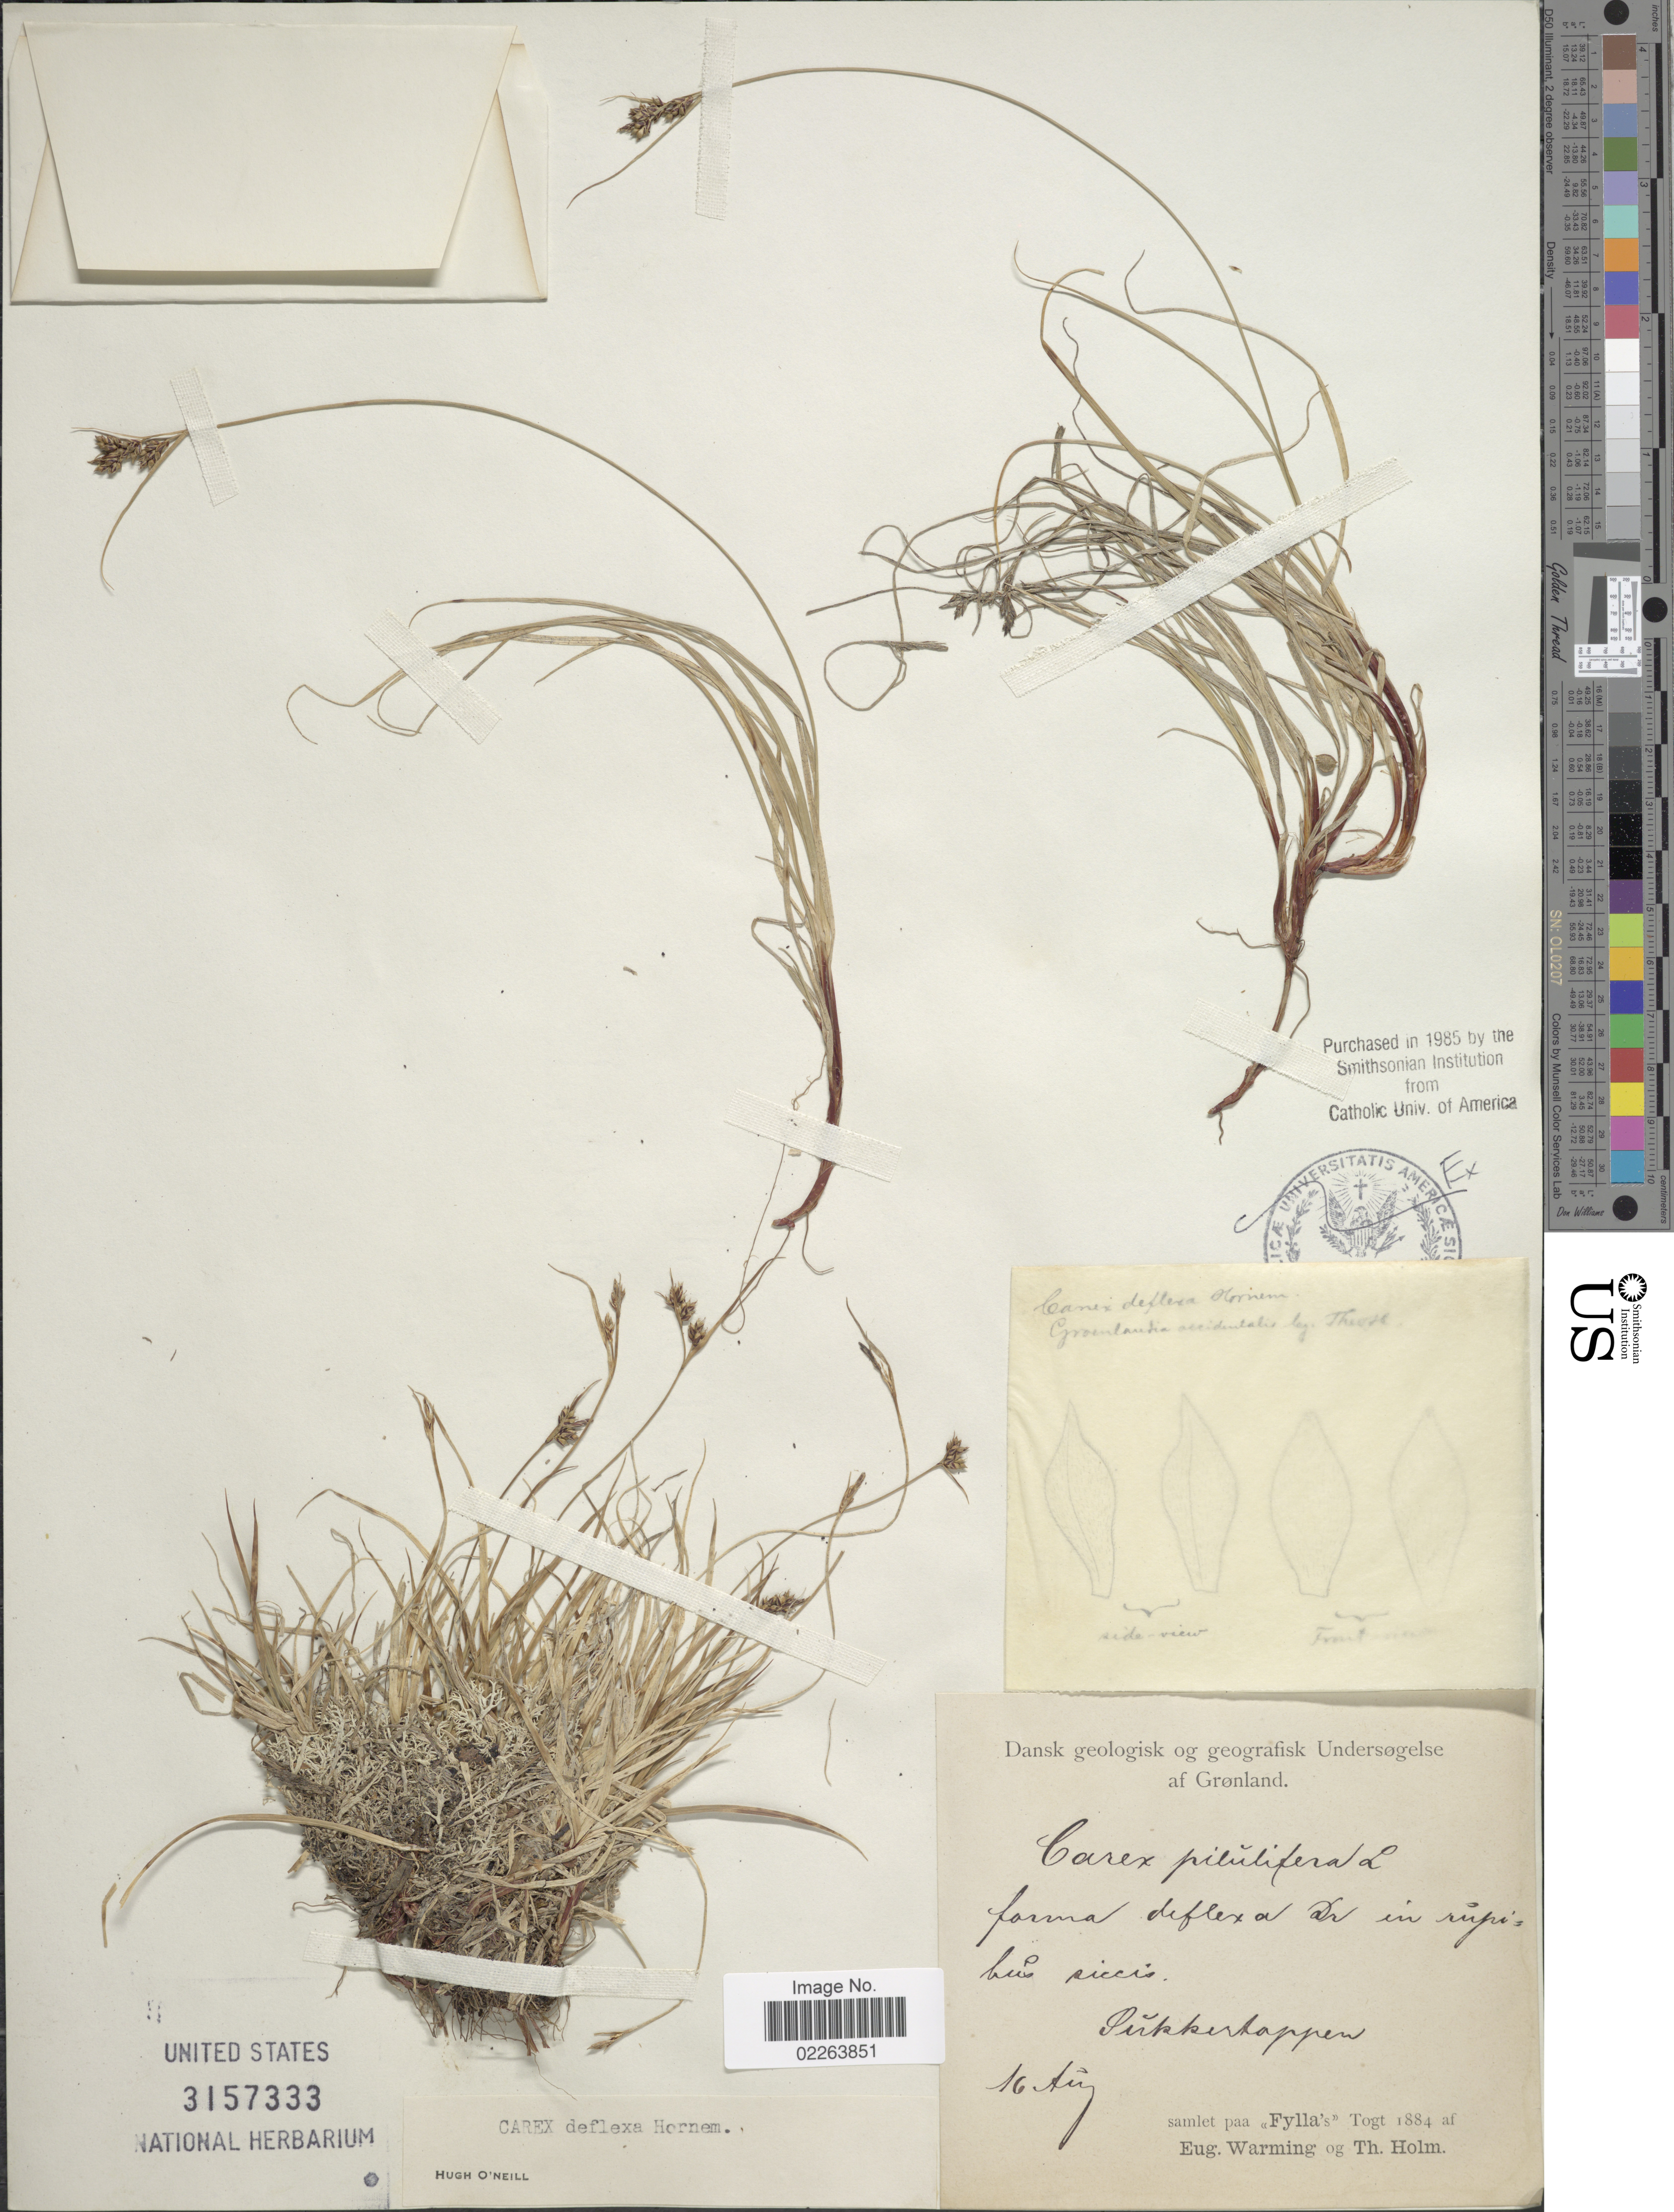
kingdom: Plantae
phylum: Tracheophyta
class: Liliopsida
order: Poales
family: Cyperaceae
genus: Carex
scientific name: Carex deflexa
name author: Hornem.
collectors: E. Warming & T. Holm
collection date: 1884-08-16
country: Greenland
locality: Grønland, Sukkertoppen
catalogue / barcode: US 3157333